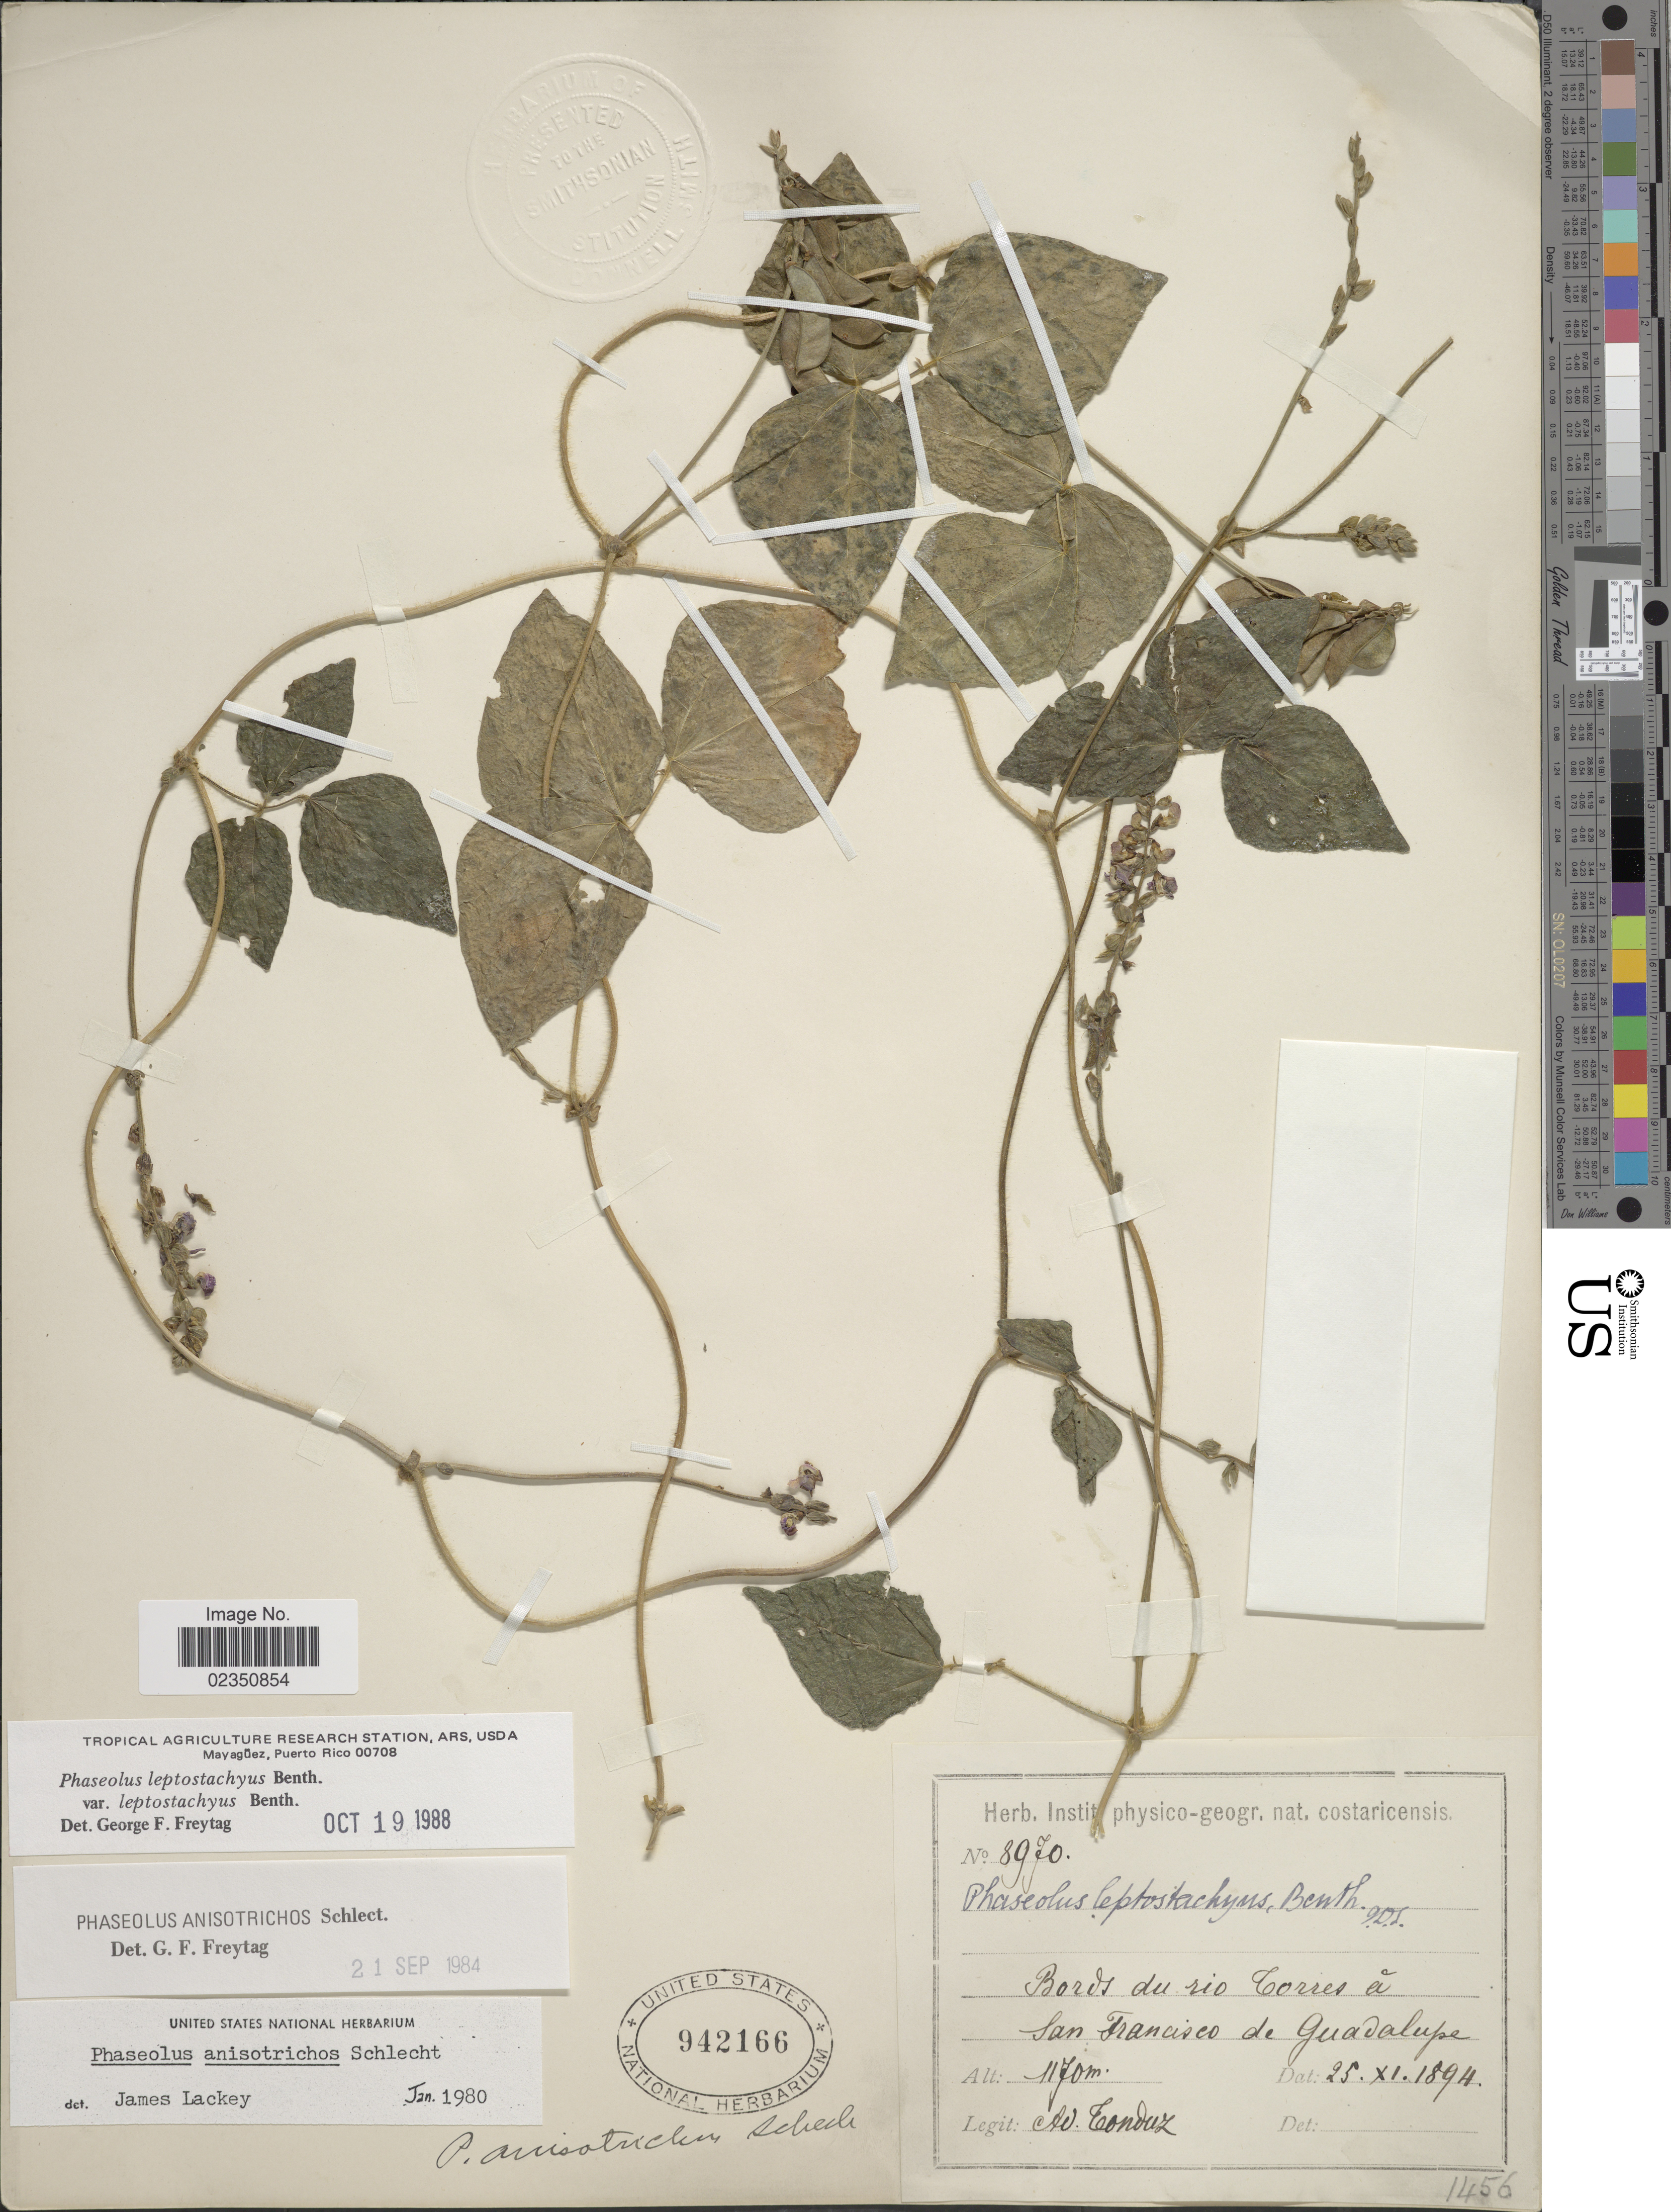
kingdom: Plantae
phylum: Tracheophyta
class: Magnoliopsida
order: Fabales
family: Fabaceae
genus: Phaseolus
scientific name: Phaseolus leptostachyus var. leptostachyus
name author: Benth.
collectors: A. Tonduz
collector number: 8970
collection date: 1894-11-25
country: Costa Rica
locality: Bords du rio Torres a San Francisco de Guadalupe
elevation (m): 1170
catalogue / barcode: US 942166